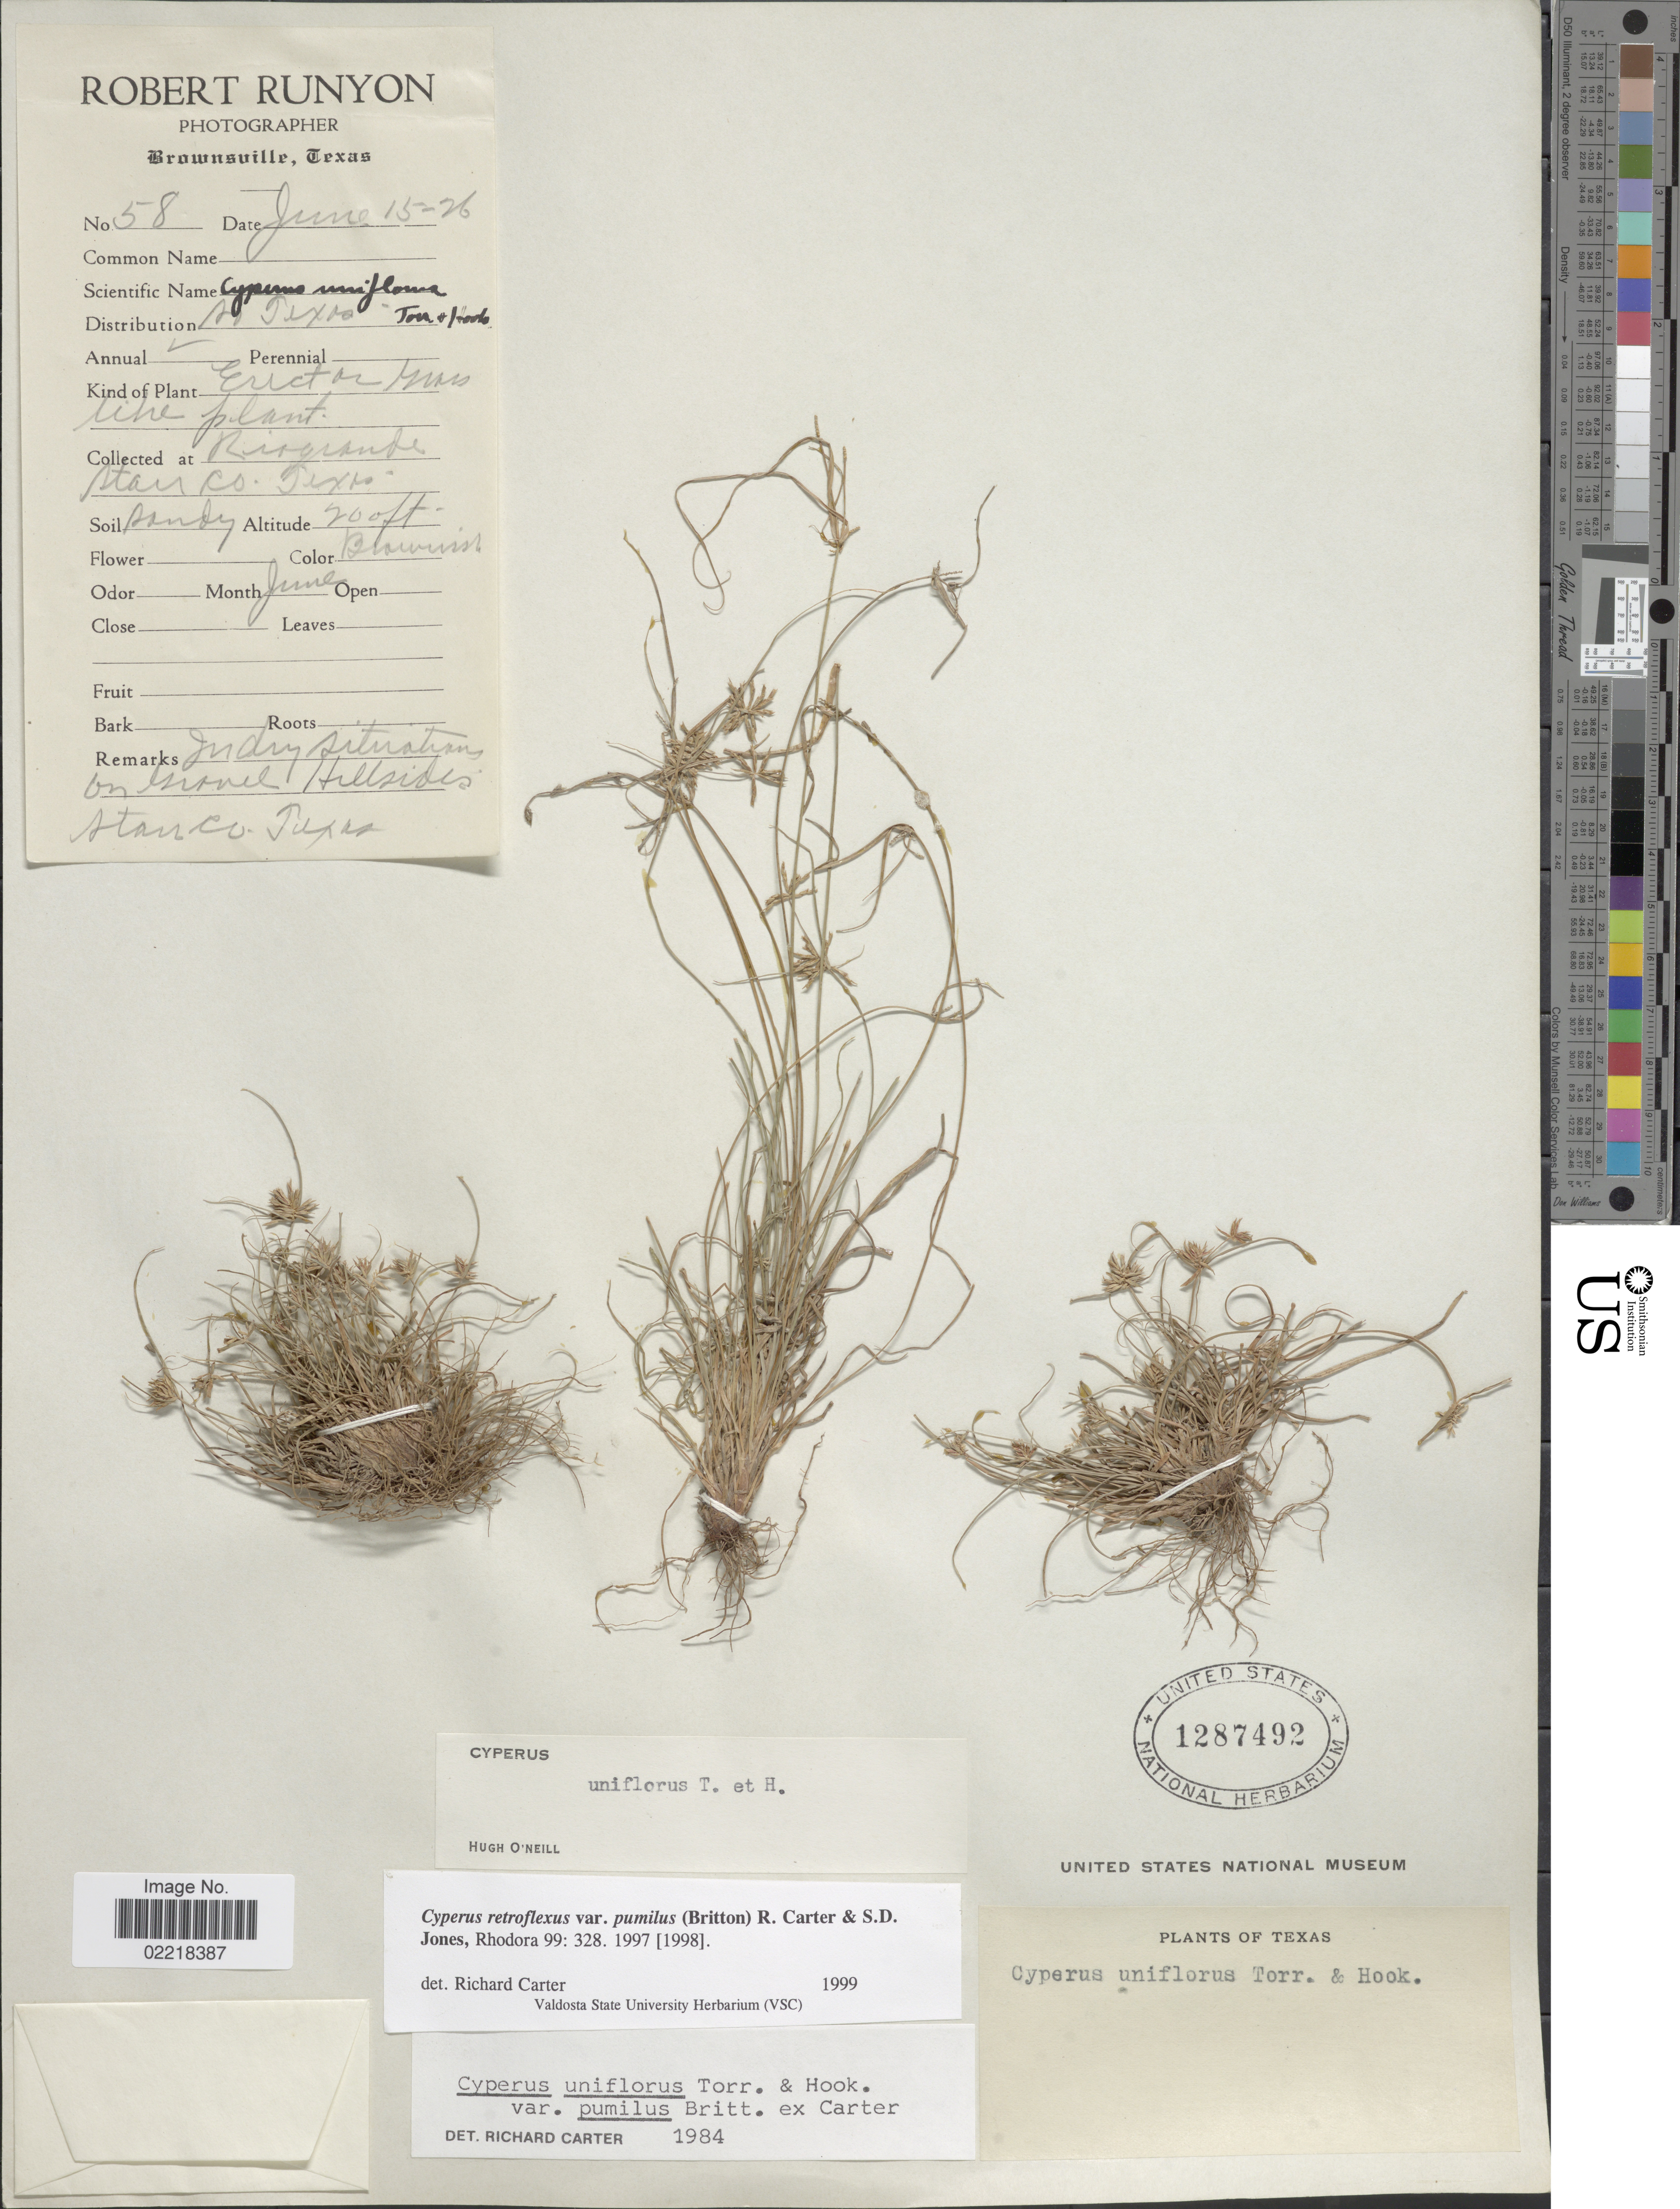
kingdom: Plantae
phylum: Tracheophyta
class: Liliopsida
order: Poales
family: Cyperaceae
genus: Cyperus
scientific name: Cyperus retroflexus var. pumilus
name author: (Britton) R. Carter & S.D. Jones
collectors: R. Runyon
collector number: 58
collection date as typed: Transcribed d/m/y: 15/6/26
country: United States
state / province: Texas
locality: So Texas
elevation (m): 61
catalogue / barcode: US 1287492